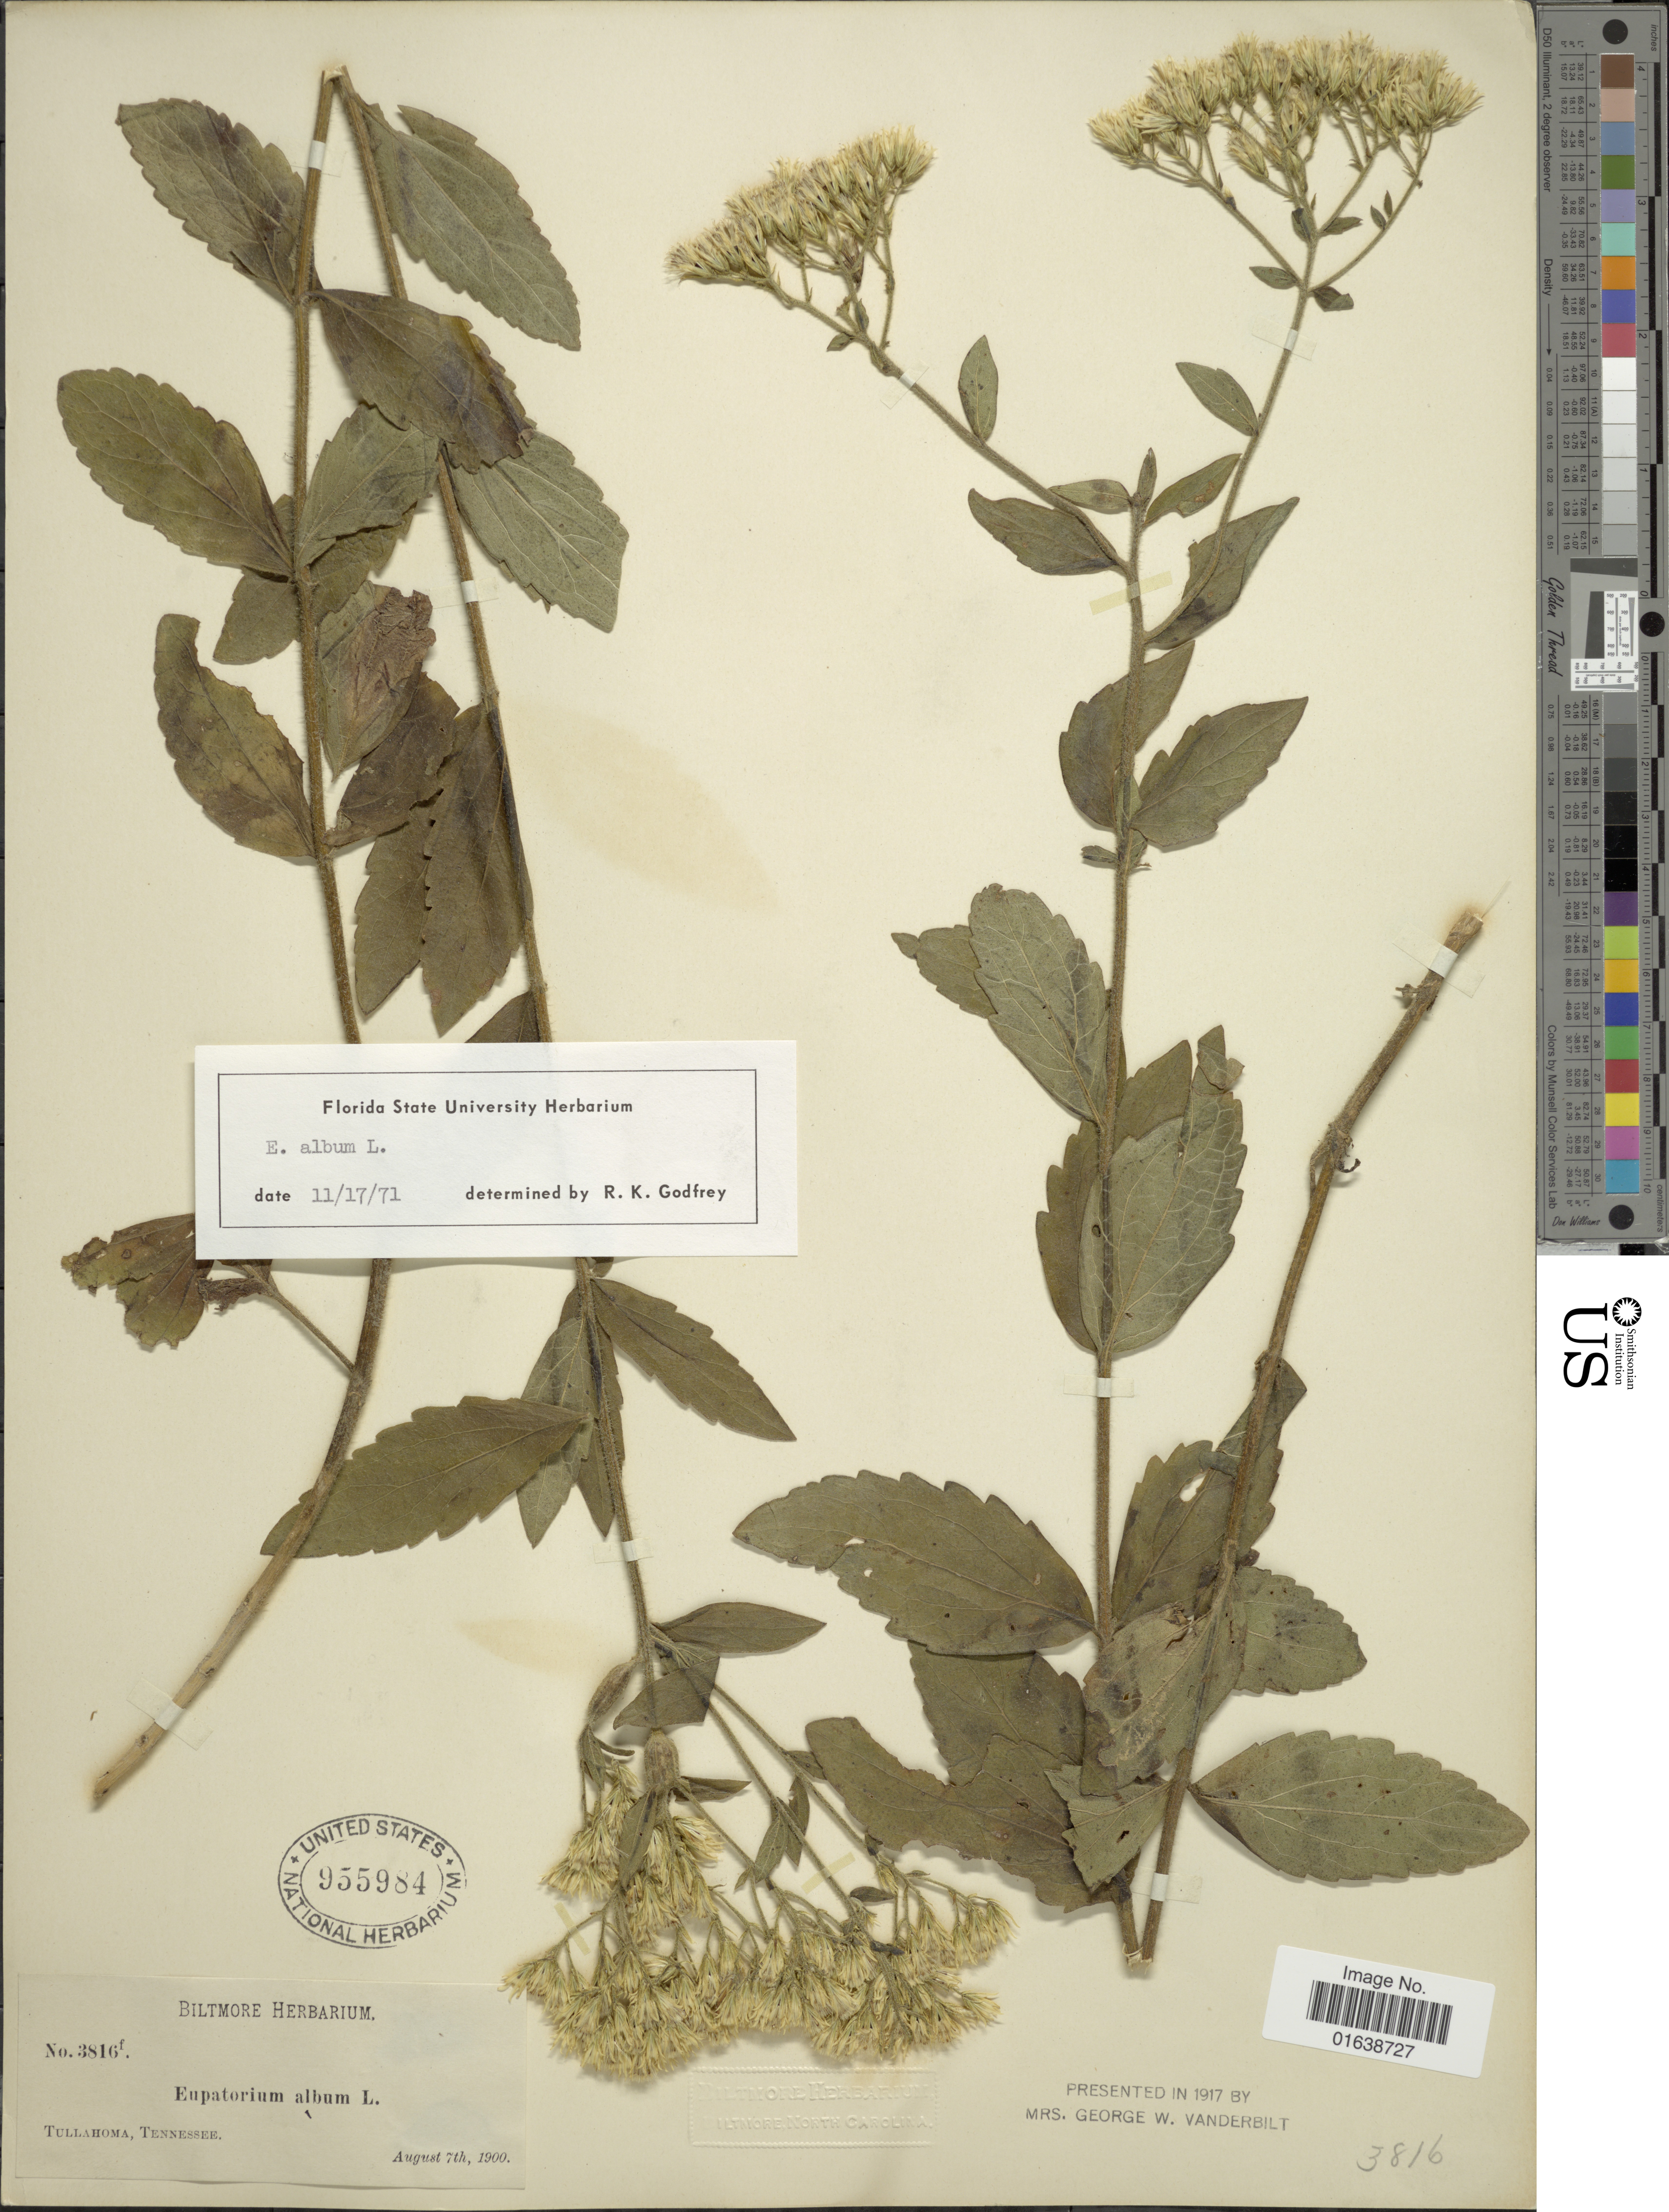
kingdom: Plantae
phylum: Tracheophyta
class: Magnoliopsida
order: Asterales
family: Asteraceae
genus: Eupatorium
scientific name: Eupatorium album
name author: L.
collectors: ex herb. Biltmore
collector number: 3816f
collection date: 1900-08-07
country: United States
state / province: Tennessee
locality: Tullahoma, Tennessee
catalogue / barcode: US 955984